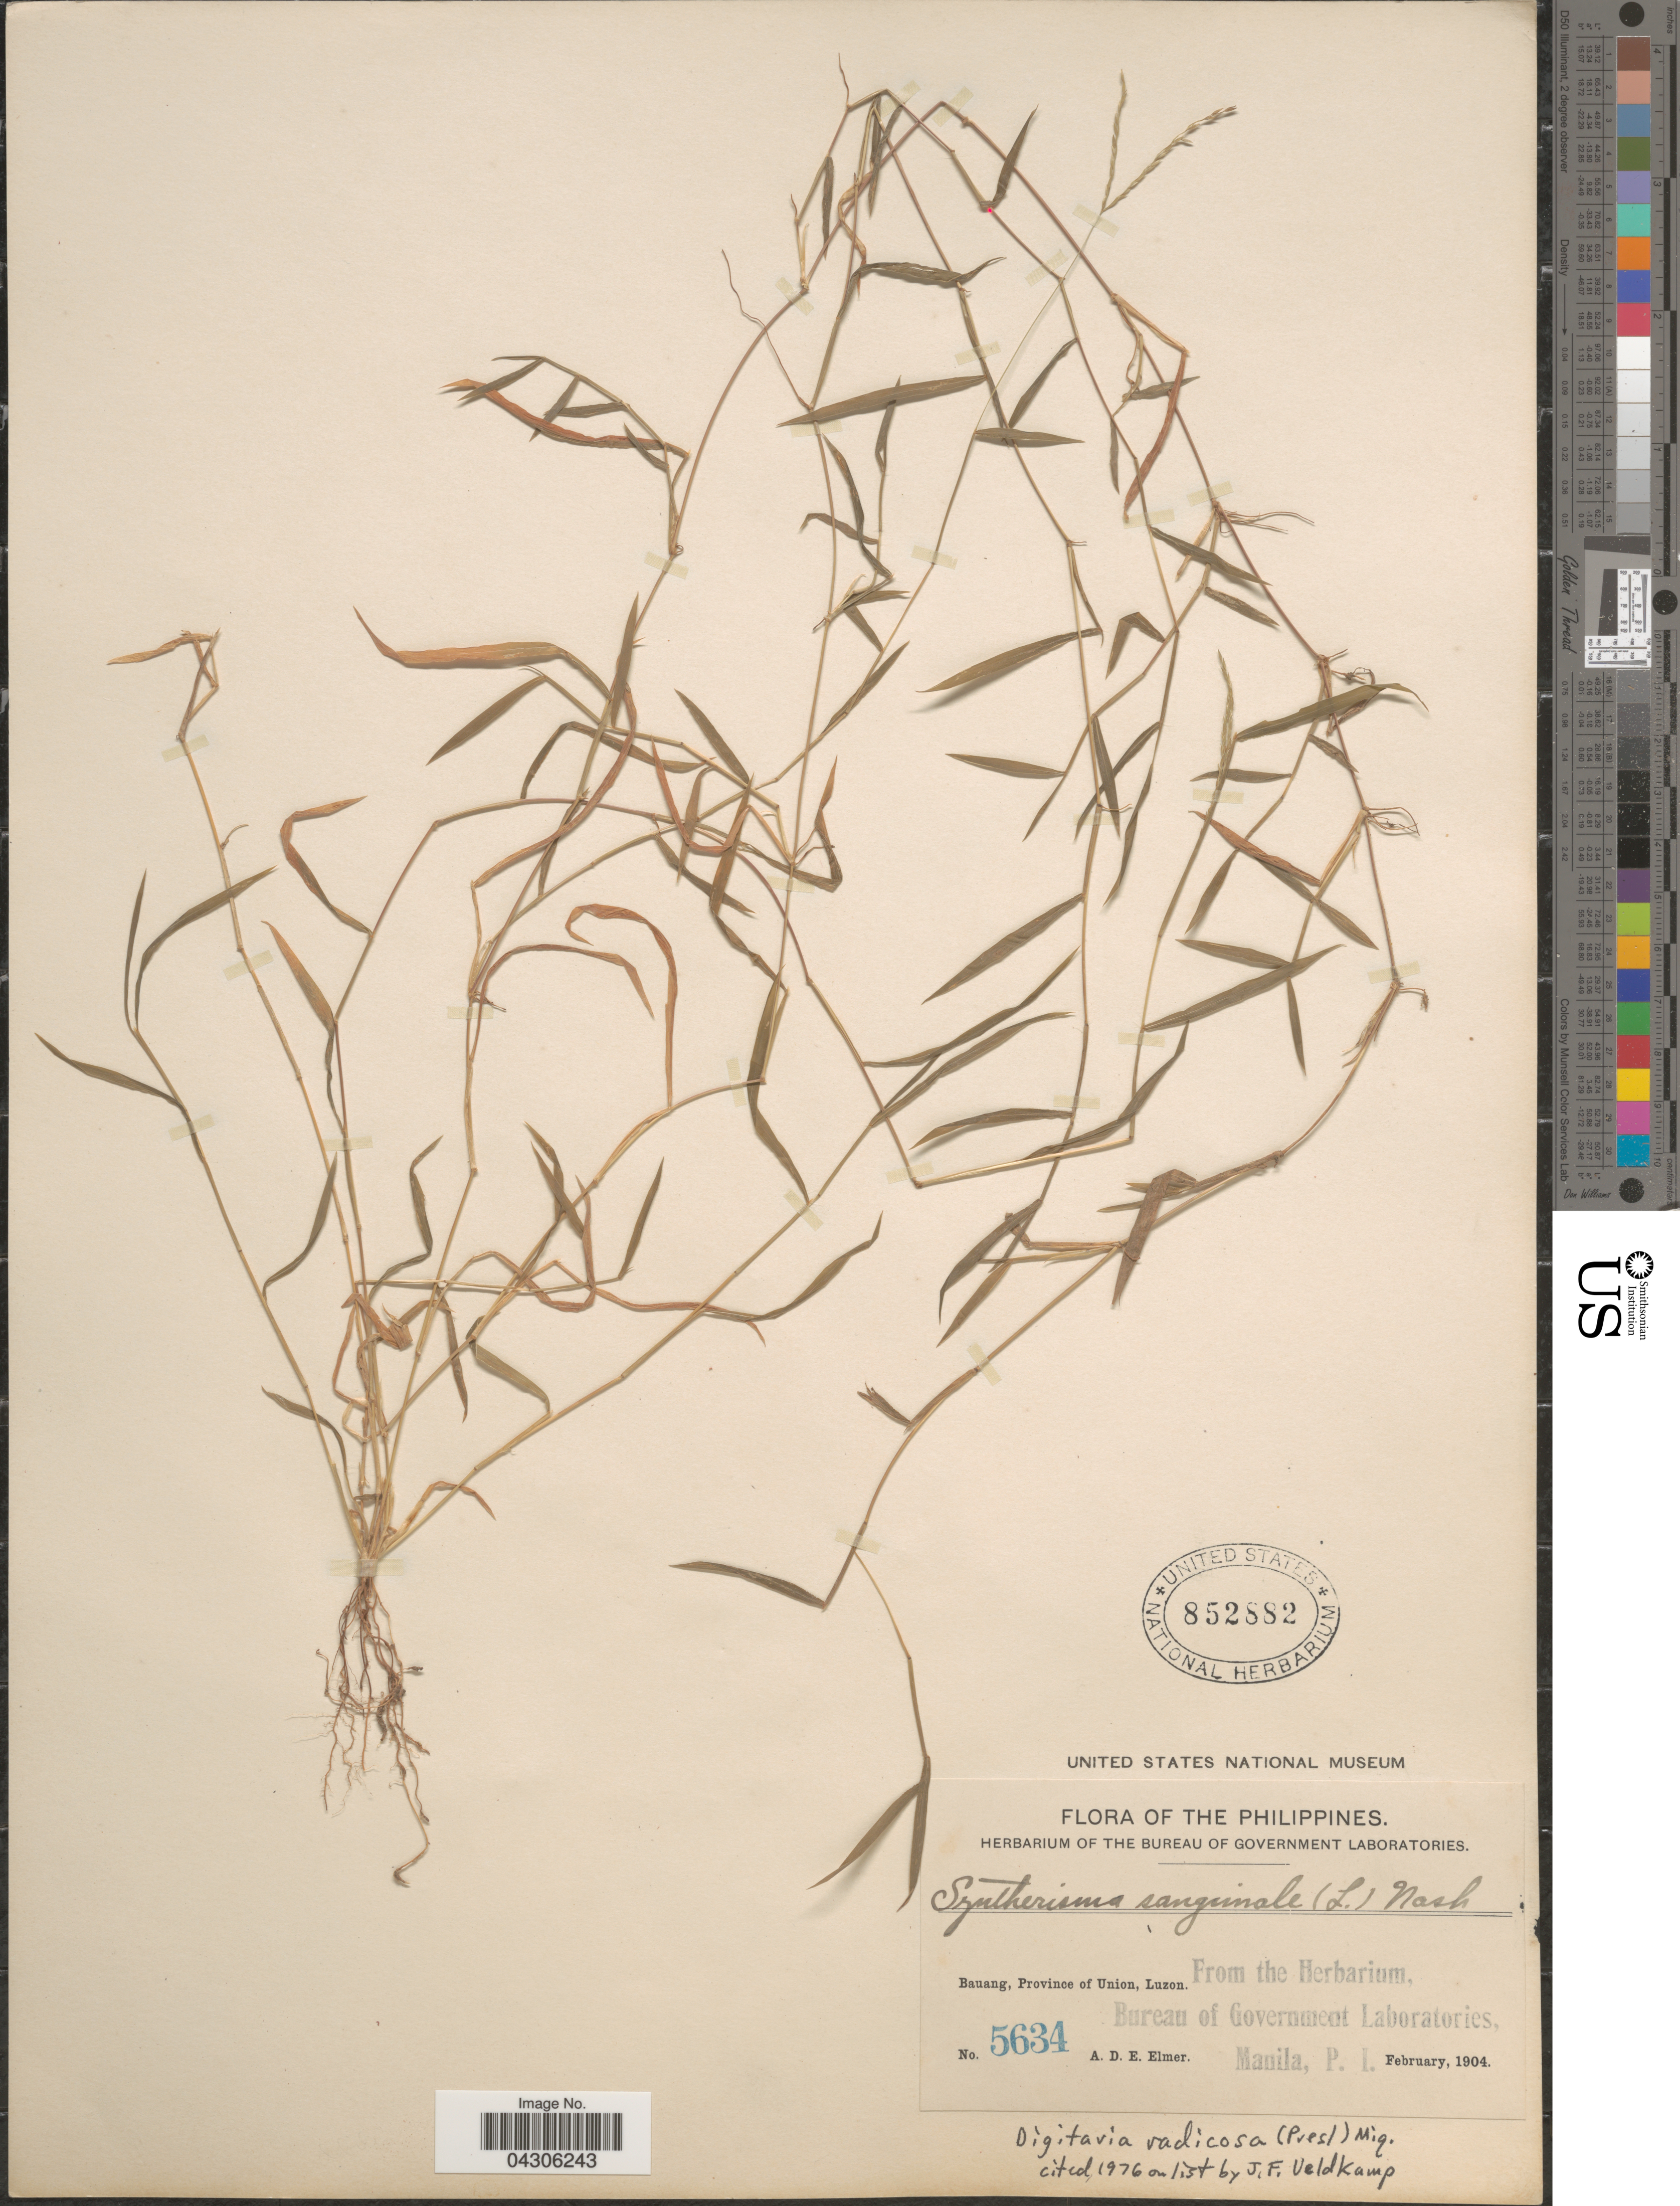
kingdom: Plantae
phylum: Tracheophyta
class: Liliopsida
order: Poales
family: Poaceae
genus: Digitaria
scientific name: Digitaria radicosa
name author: (J. Presl) Miq.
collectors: A. D. E. Elmer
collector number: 5634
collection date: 1904-02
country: Philippines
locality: Bauang, Province of Union, Luzon.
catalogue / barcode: US 852882